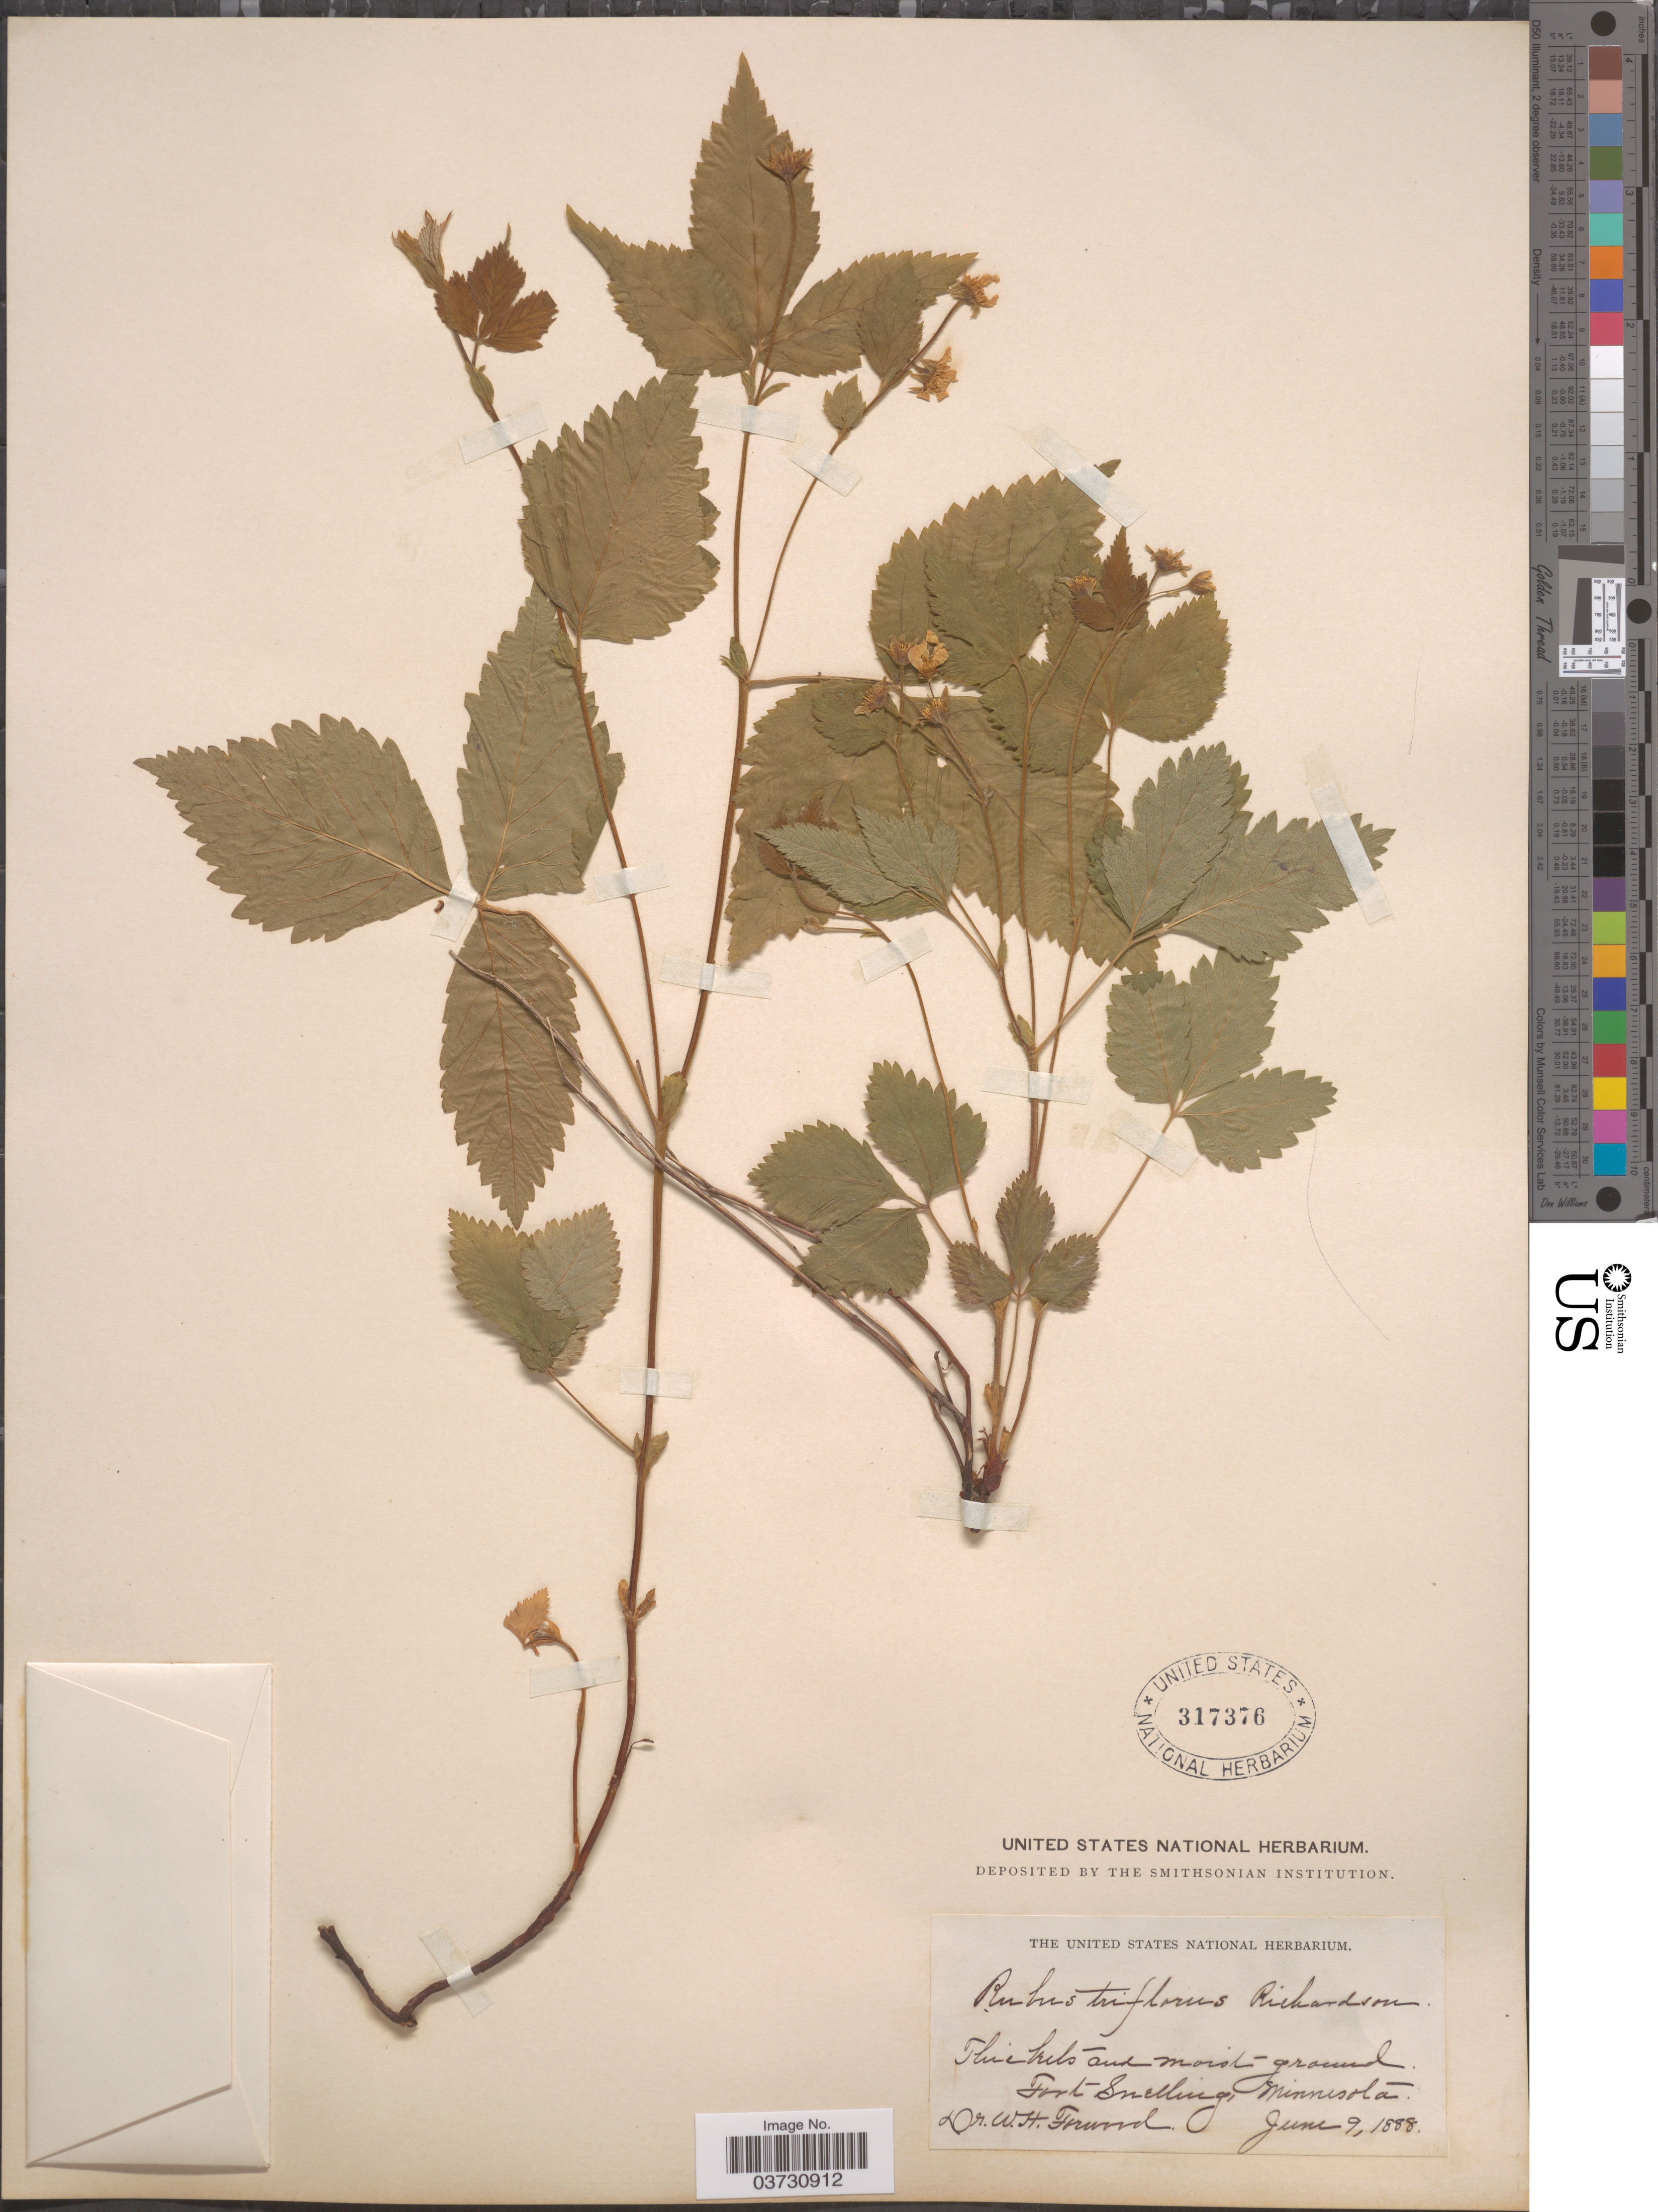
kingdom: Plantae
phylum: Tracheophyta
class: Magnoliopsida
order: Rosales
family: Rosaceae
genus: Rubus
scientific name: Rubus pubescens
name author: Raf.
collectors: W. Forwood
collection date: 1888-06-09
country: United States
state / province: Minnesota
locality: Fort Snelling.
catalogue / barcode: US 317376